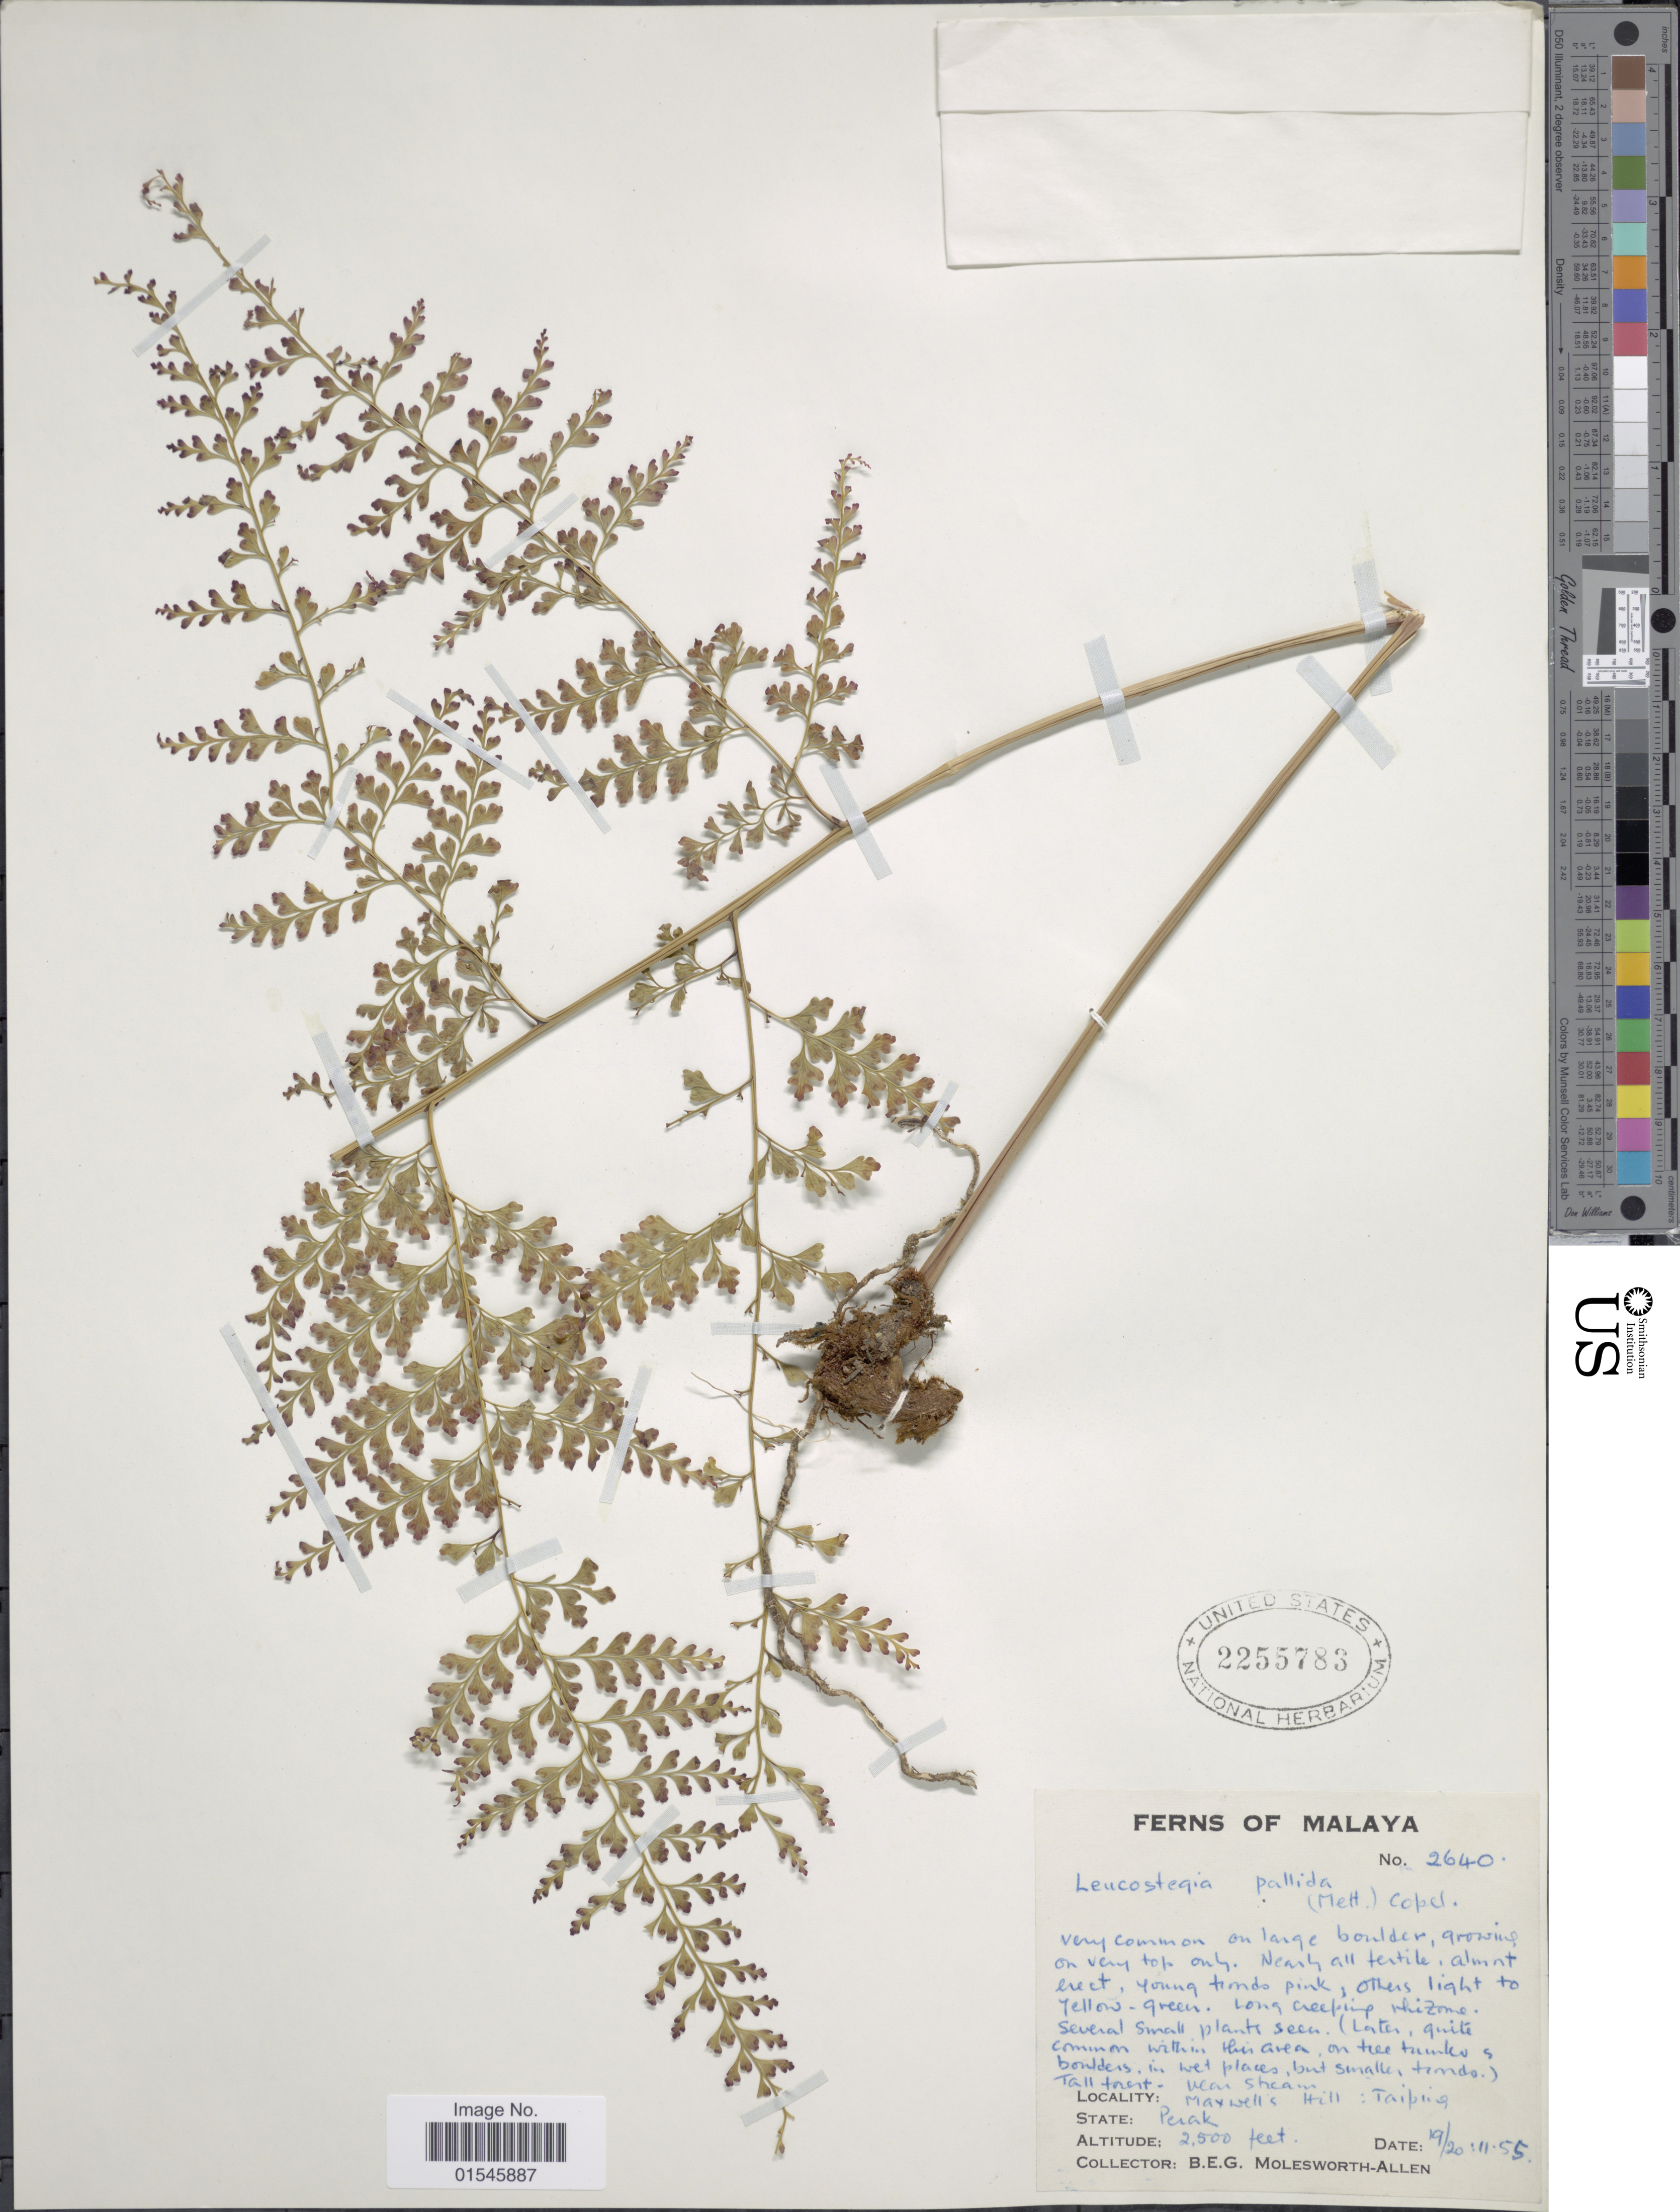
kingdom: Plantae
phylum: Tracheophyta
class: Polypodiopsida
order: Polypodiales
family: Hypodematiaceae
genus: Leucostegia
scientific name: Leucostegia pallida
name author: (Mett. ex Kuhn) Copel.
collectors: B. E. G. Molesworth-Allen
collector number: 2640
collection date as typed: Transcribed d/m/y: 19/11/55 to 20/11/55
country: Malaysia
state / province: Perak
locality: Malaya, Maxwell's Hill: Taiping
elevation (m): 762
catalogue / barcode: US 2255783